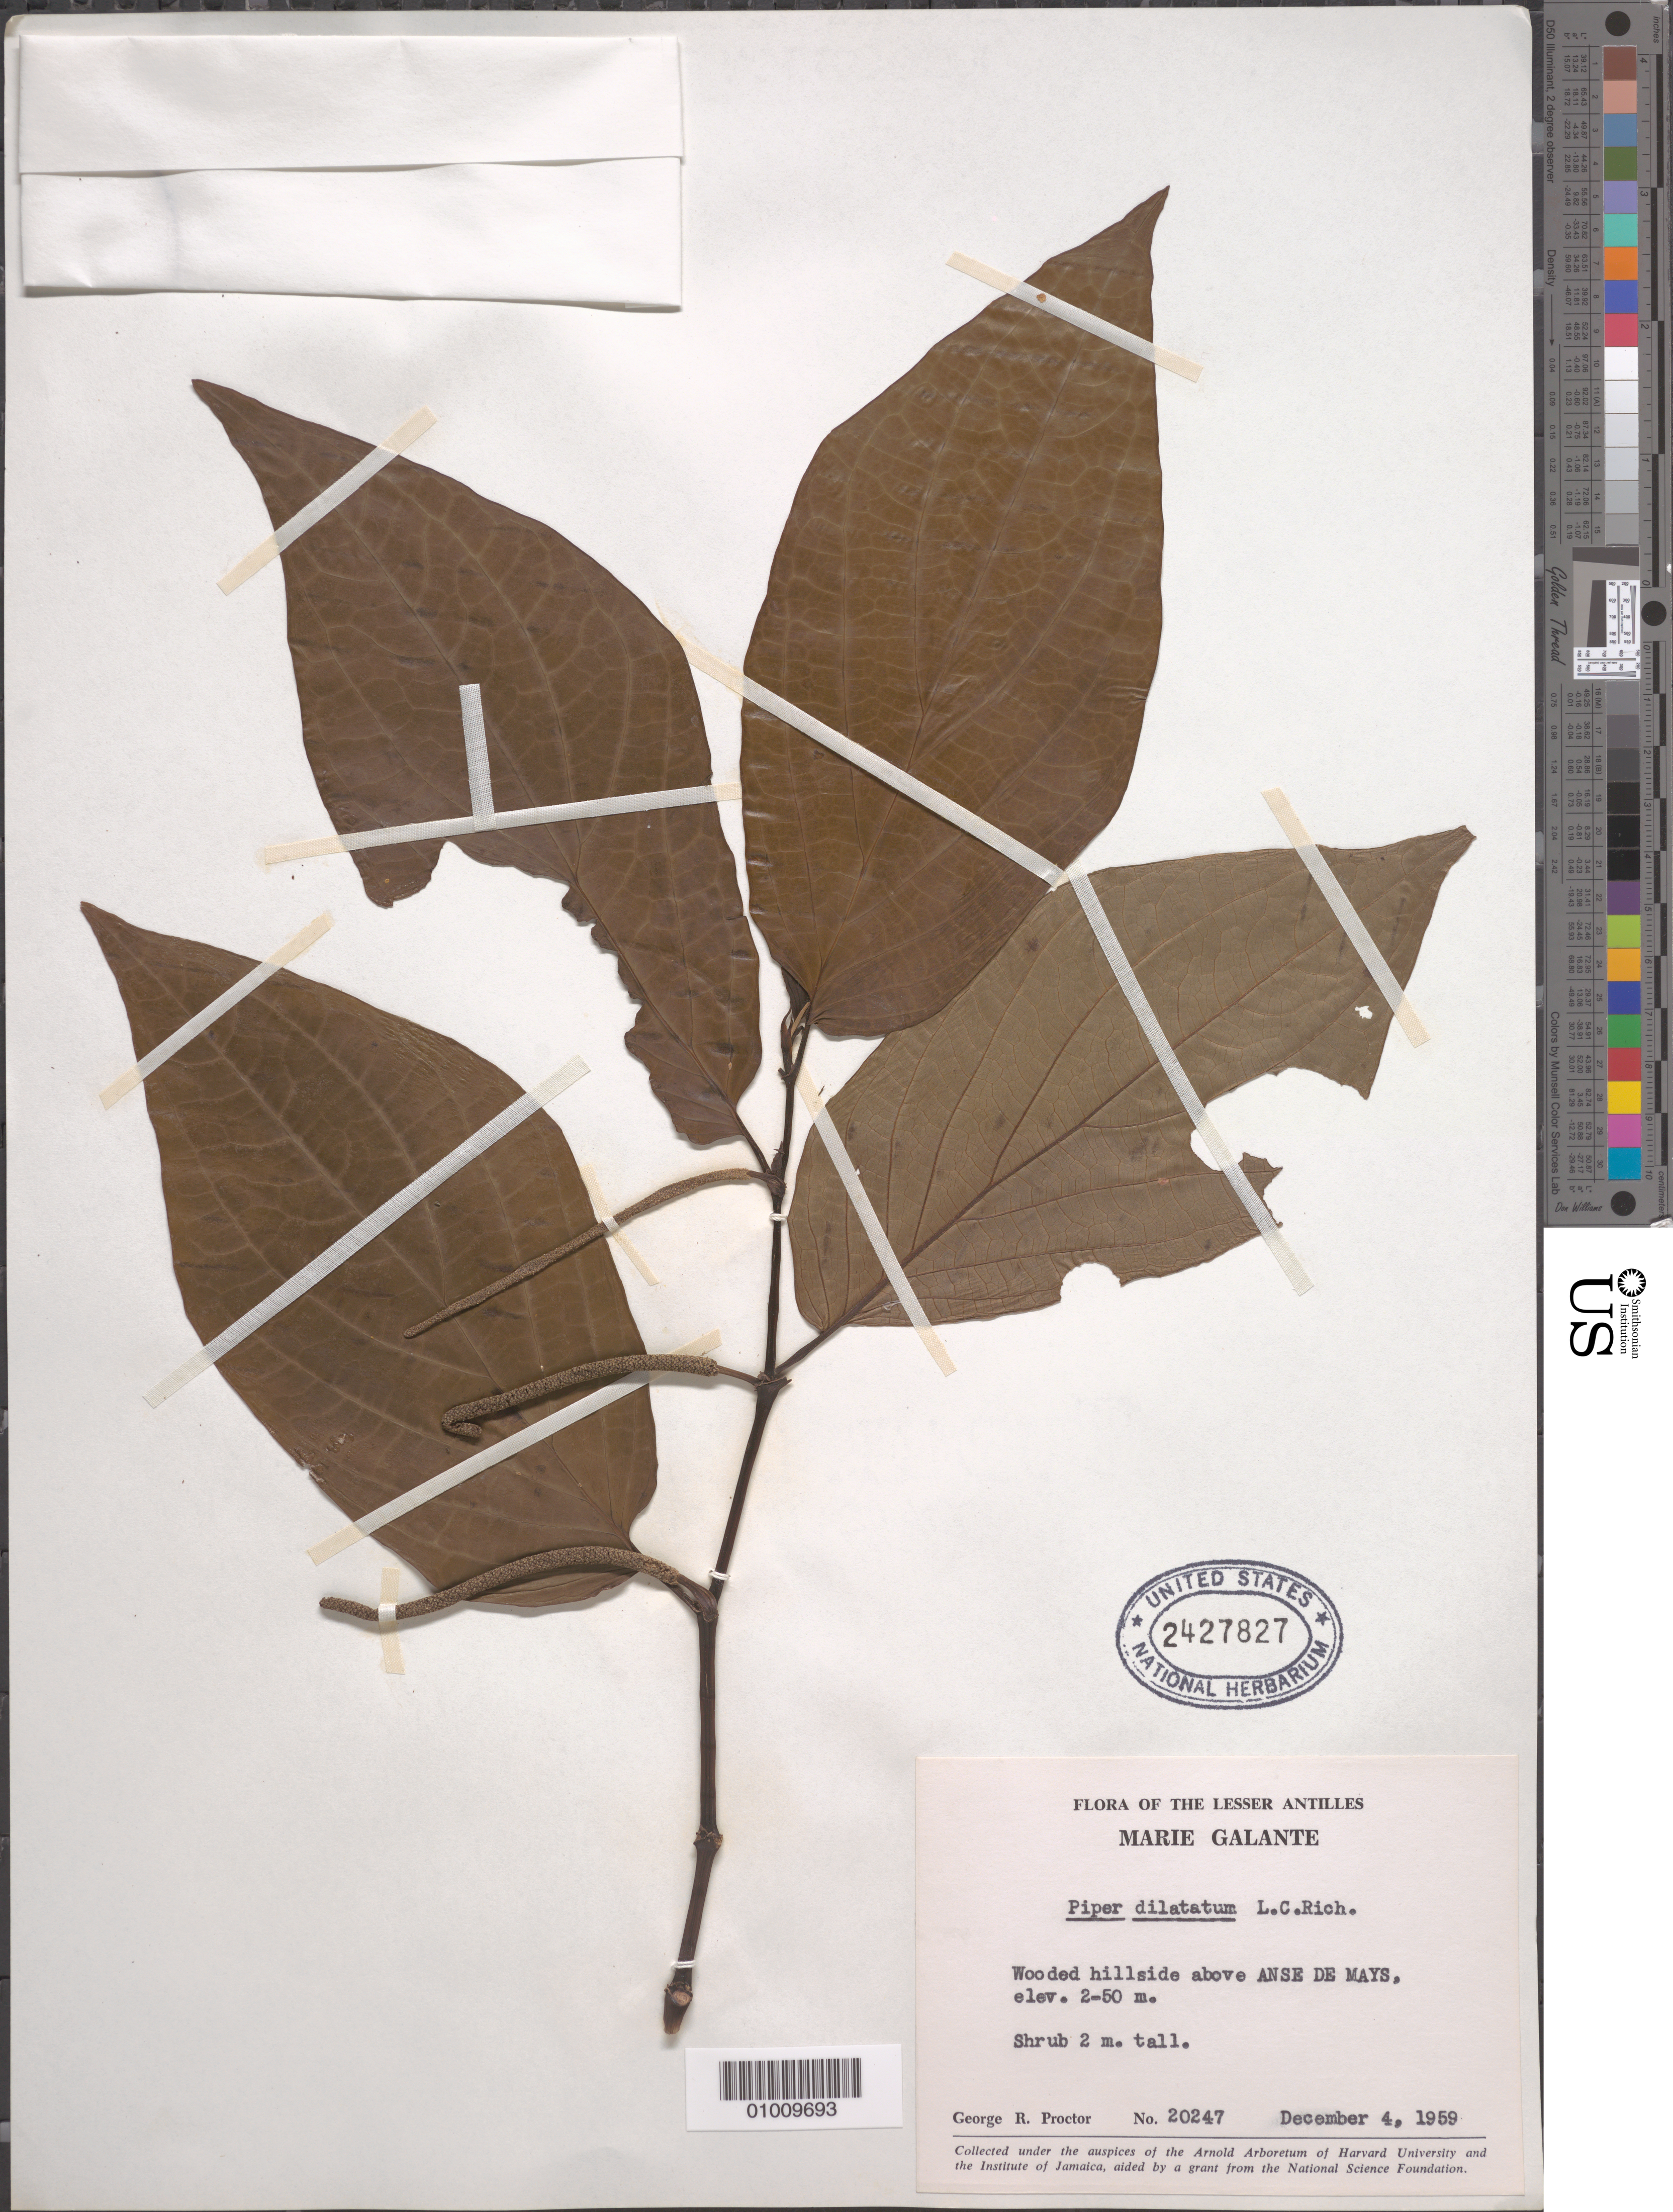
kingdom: Plantae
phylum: Tracheophyta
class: Magnoliopsida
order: Piperales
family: Piperaceae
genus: Piper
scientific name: Piper dilatatum var. dilatatum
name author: Rich.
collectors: G. R. Proctor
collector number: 20247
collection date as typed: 04 Dec 1959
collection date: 1959-12-04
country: Guadeloupe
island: Marie Galante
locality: Wooded hillside above Anse de Mays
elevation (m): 2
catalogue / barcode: US 2427827